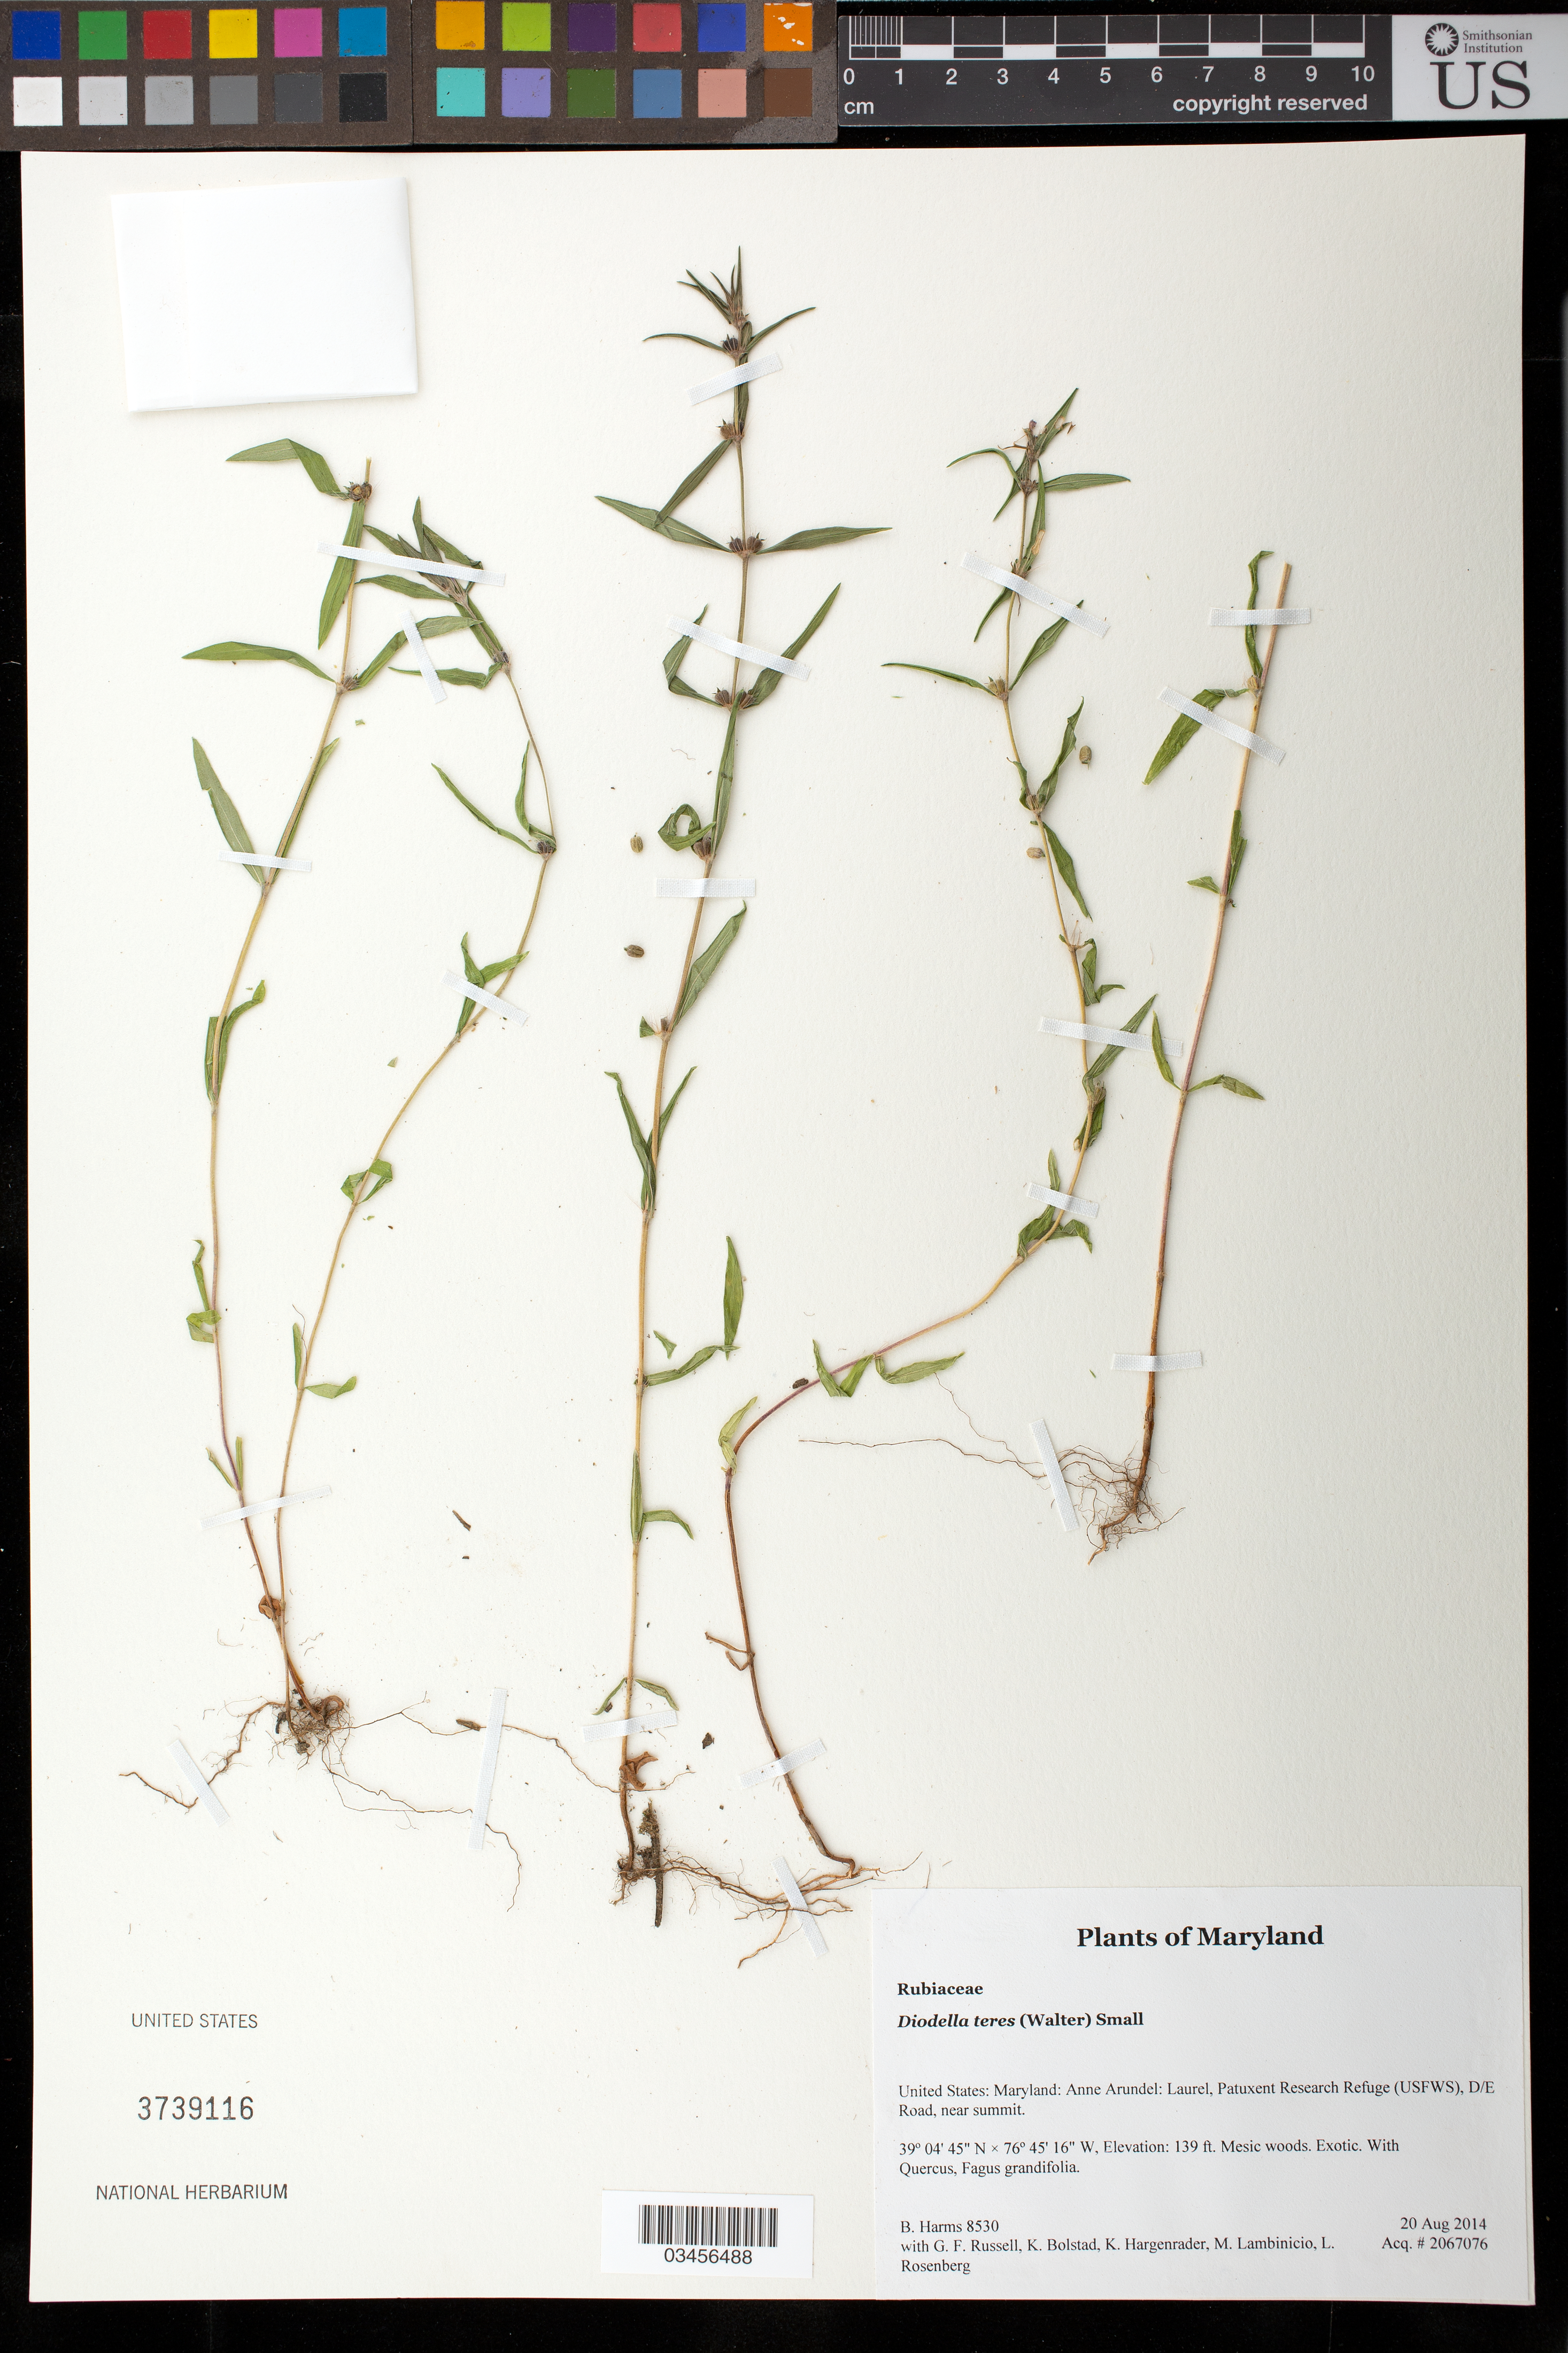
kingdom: Plantae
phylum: Tracheophyta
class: Magnoliopsida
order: Gentianales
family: Rubiaceae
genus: Diodella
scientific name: Diodella teres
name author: (Walter) Small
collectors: B. Harms, G. Russell, K. Bolstad, K. Hargenrader, M. Lambinicio & L. Rosenberg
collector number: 8530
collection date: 2014-08-20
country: United States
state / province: Maryland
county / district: Anne Arundel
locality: Laurel, Patuxent Research Refuge (USFWS), D/E Road, near summit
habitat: Mesic woods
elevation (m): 42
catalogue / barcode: US 3739116